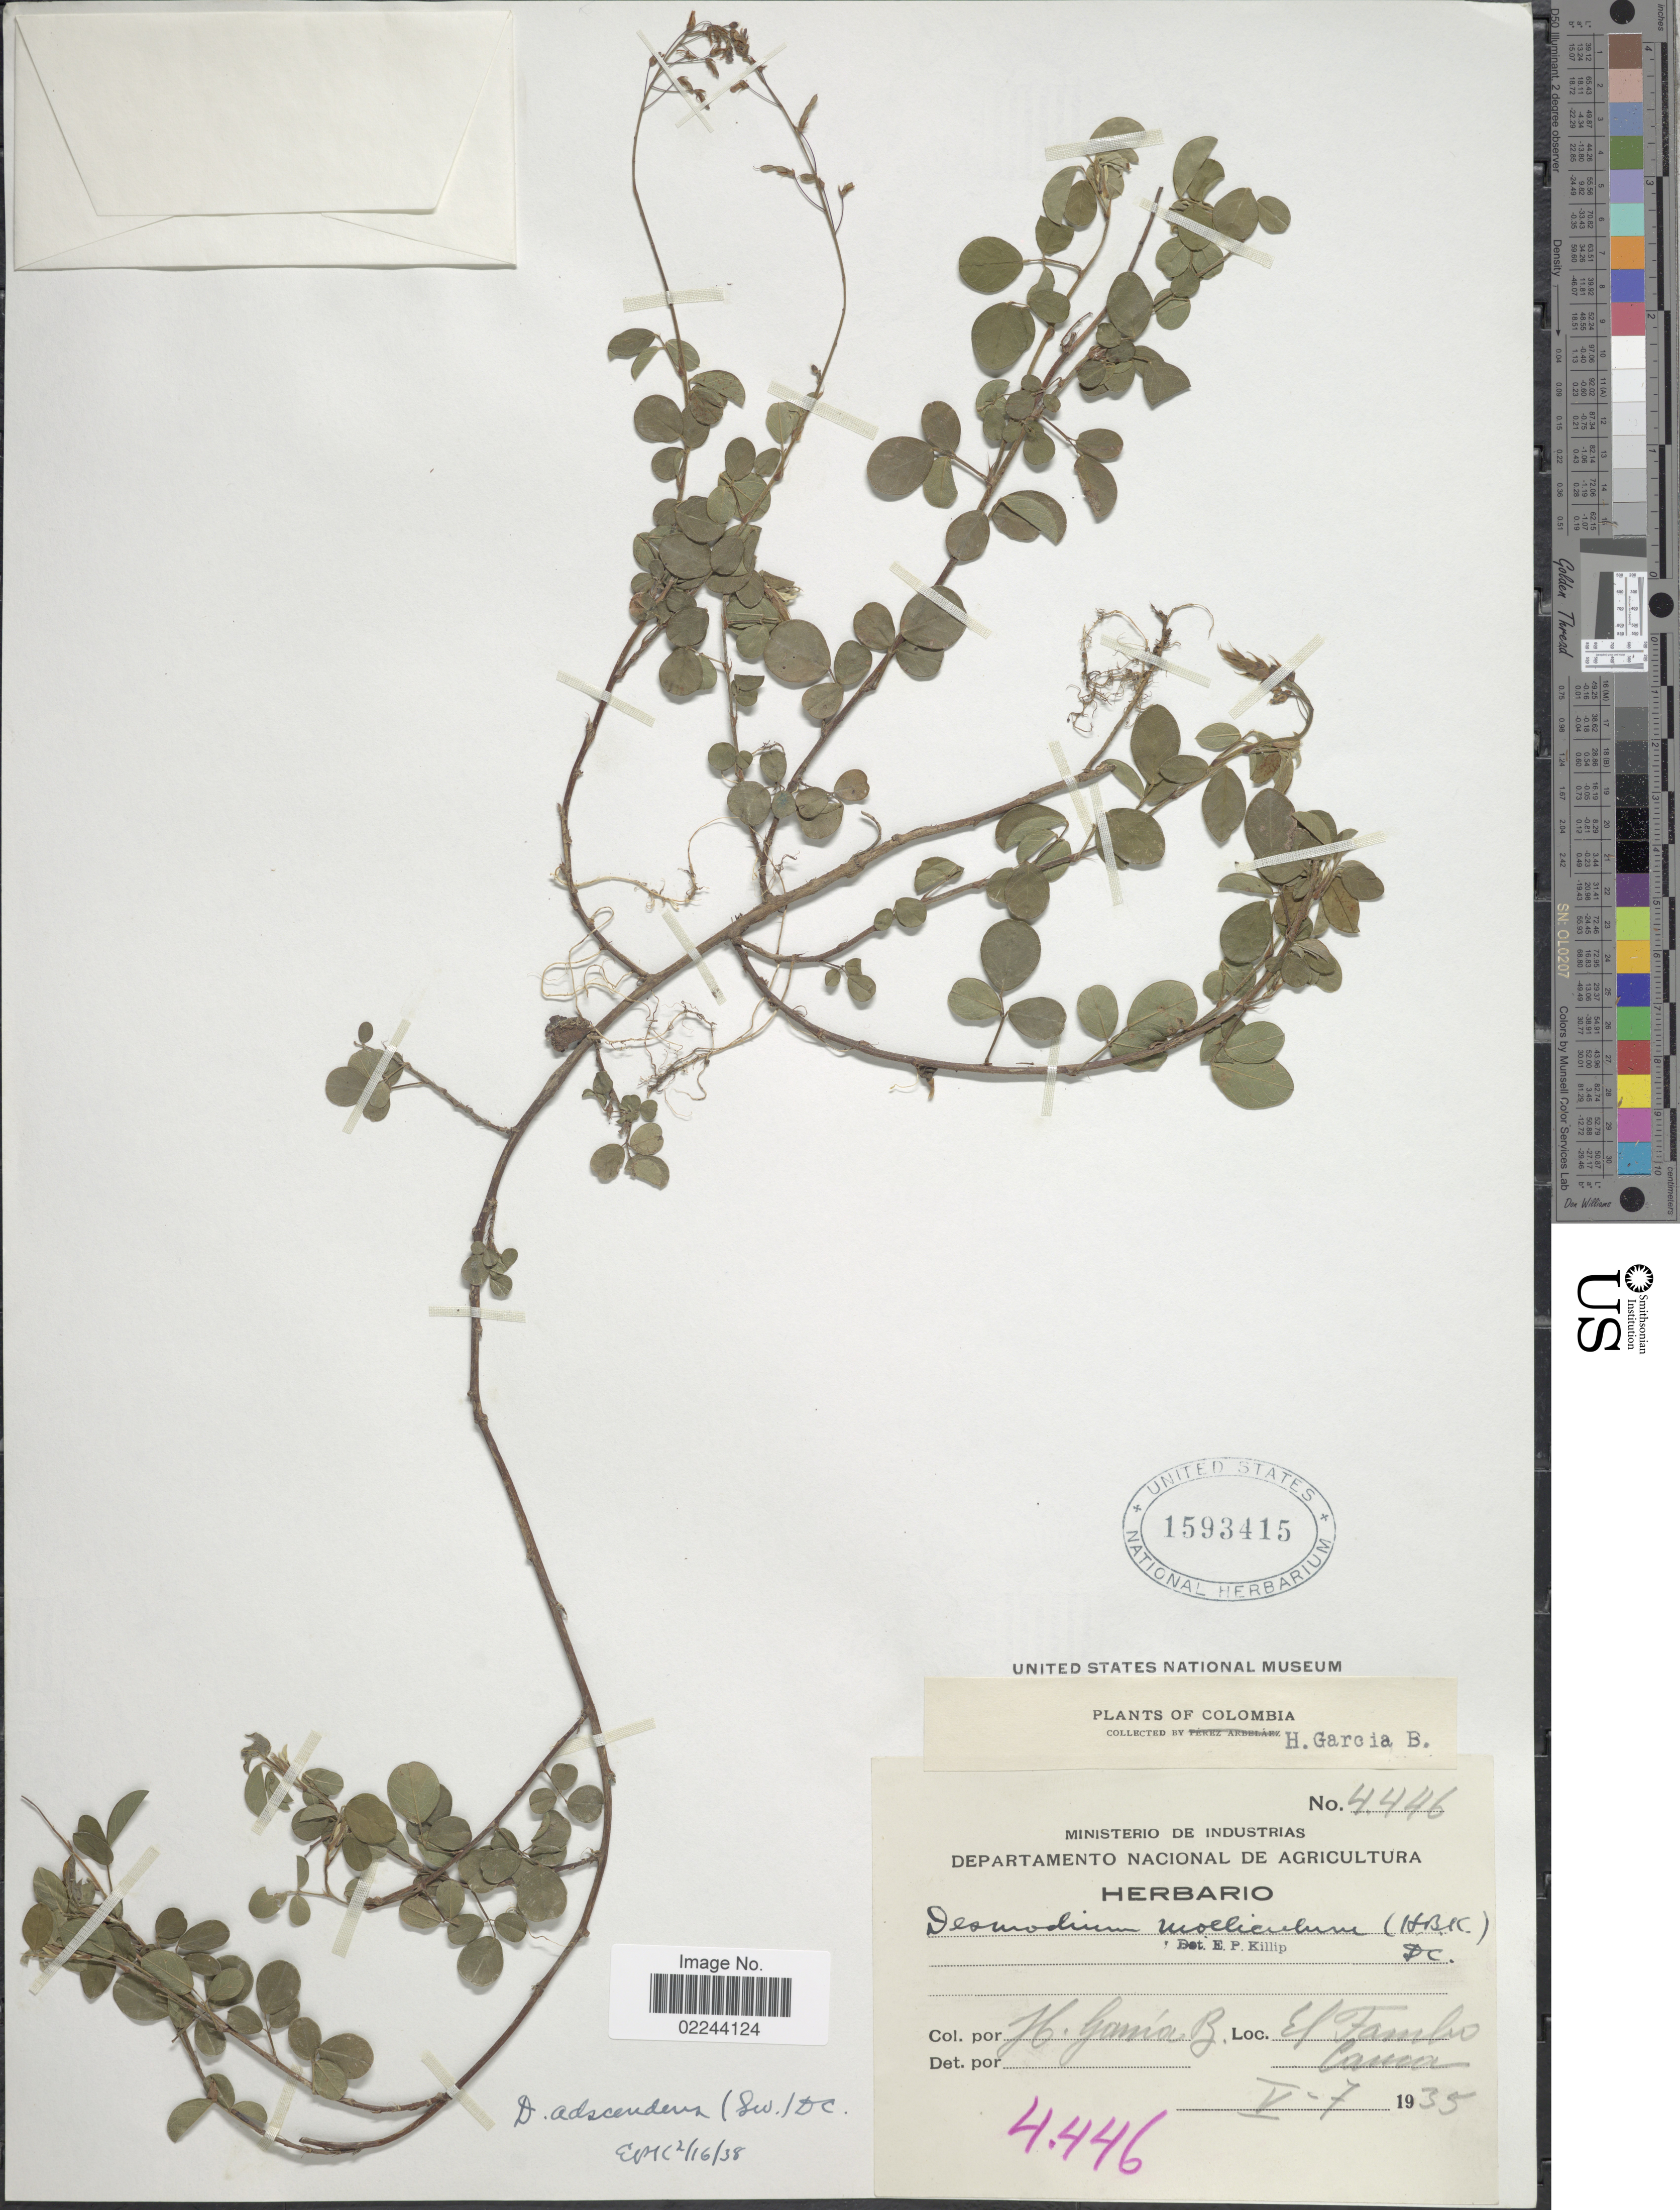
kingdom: Plantae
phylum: Tracheophyta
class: Magnoliopsida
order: Fabales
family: Fabaceae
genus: Grona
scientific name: Grona adscendens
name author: (Sw.) H. Ohashi & K. Ohashi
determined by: Strong, Mark T., (BOT), Smithsonian Institution - National Museum of Natural History (UNITED STATES)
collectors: H. García Barriga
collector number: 4446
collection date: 1935-05-07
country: Colombia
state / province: Cauca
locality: El Tambo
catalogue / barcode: US 1593415